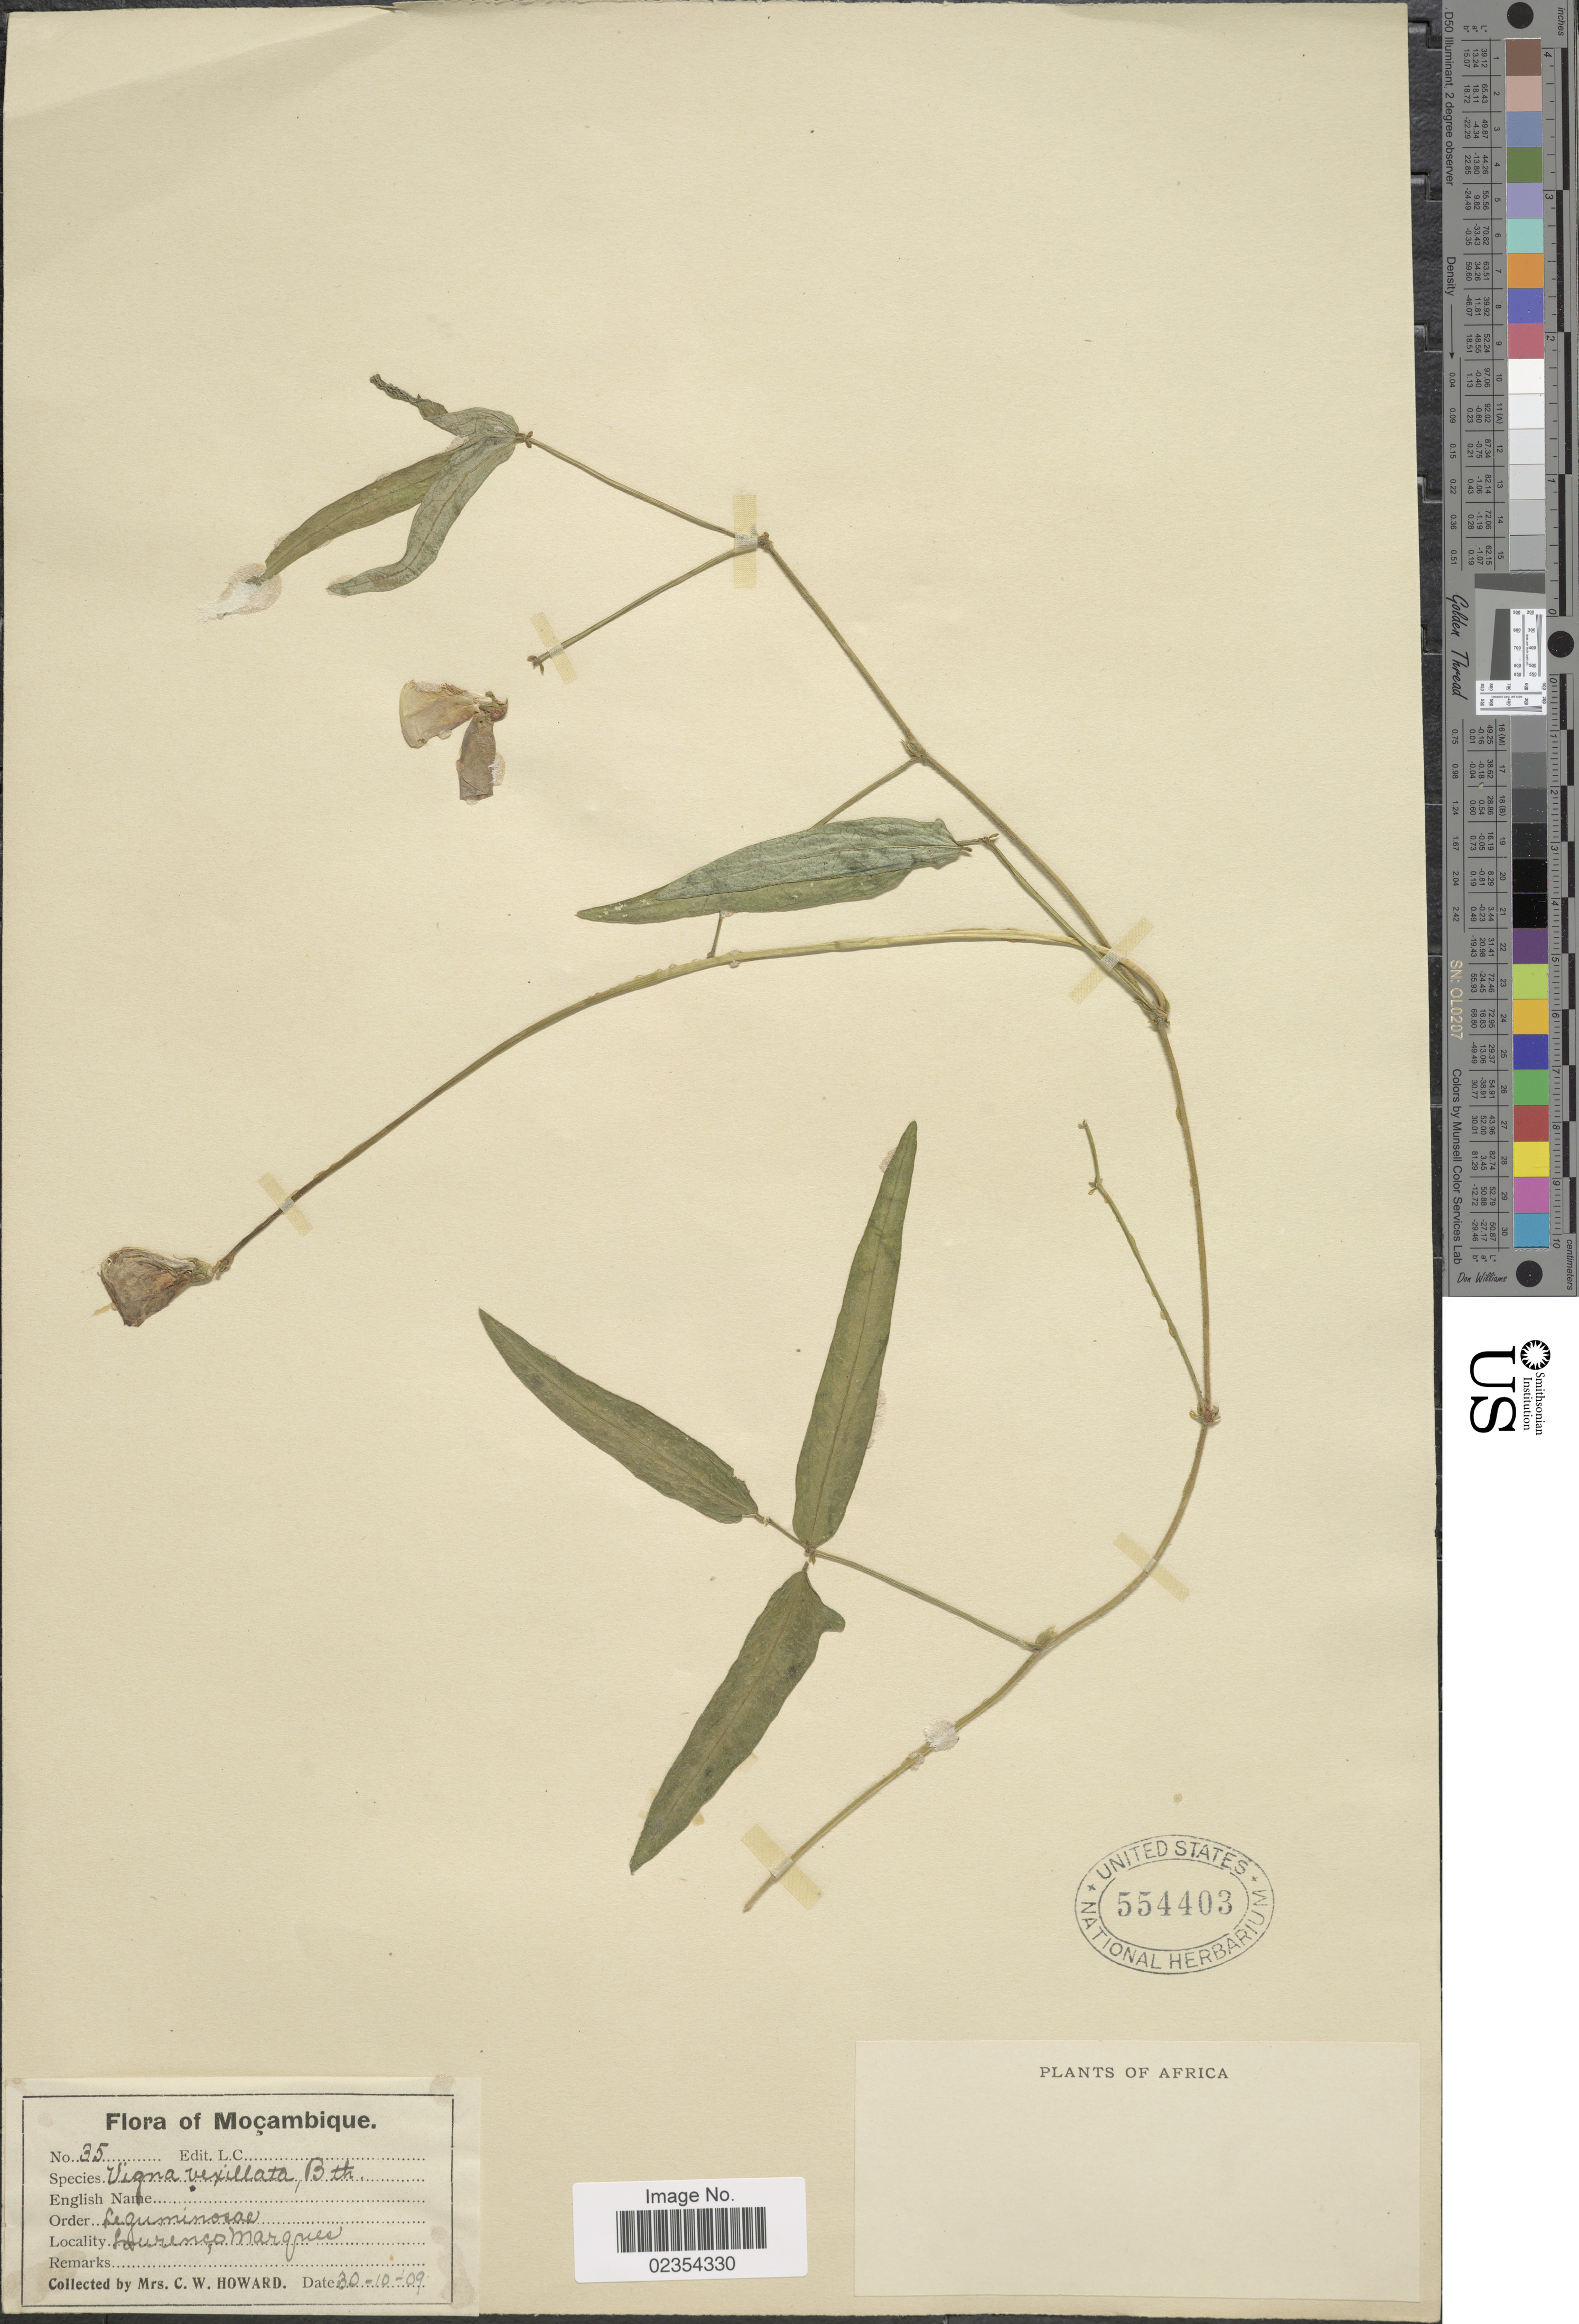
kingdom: Plantae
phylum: Tracheophyta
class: Magnoliopsida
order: Fabales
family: Fabaceae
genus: Vigna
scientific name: Vigna vexillata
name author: (L.) A. Rich.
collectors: C. W. Howard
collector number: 35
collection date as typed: Transcribed d/m/y: 30/10/9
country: Mozambique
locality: Mocambique, Lourenco Marques.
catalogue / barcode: US 554403